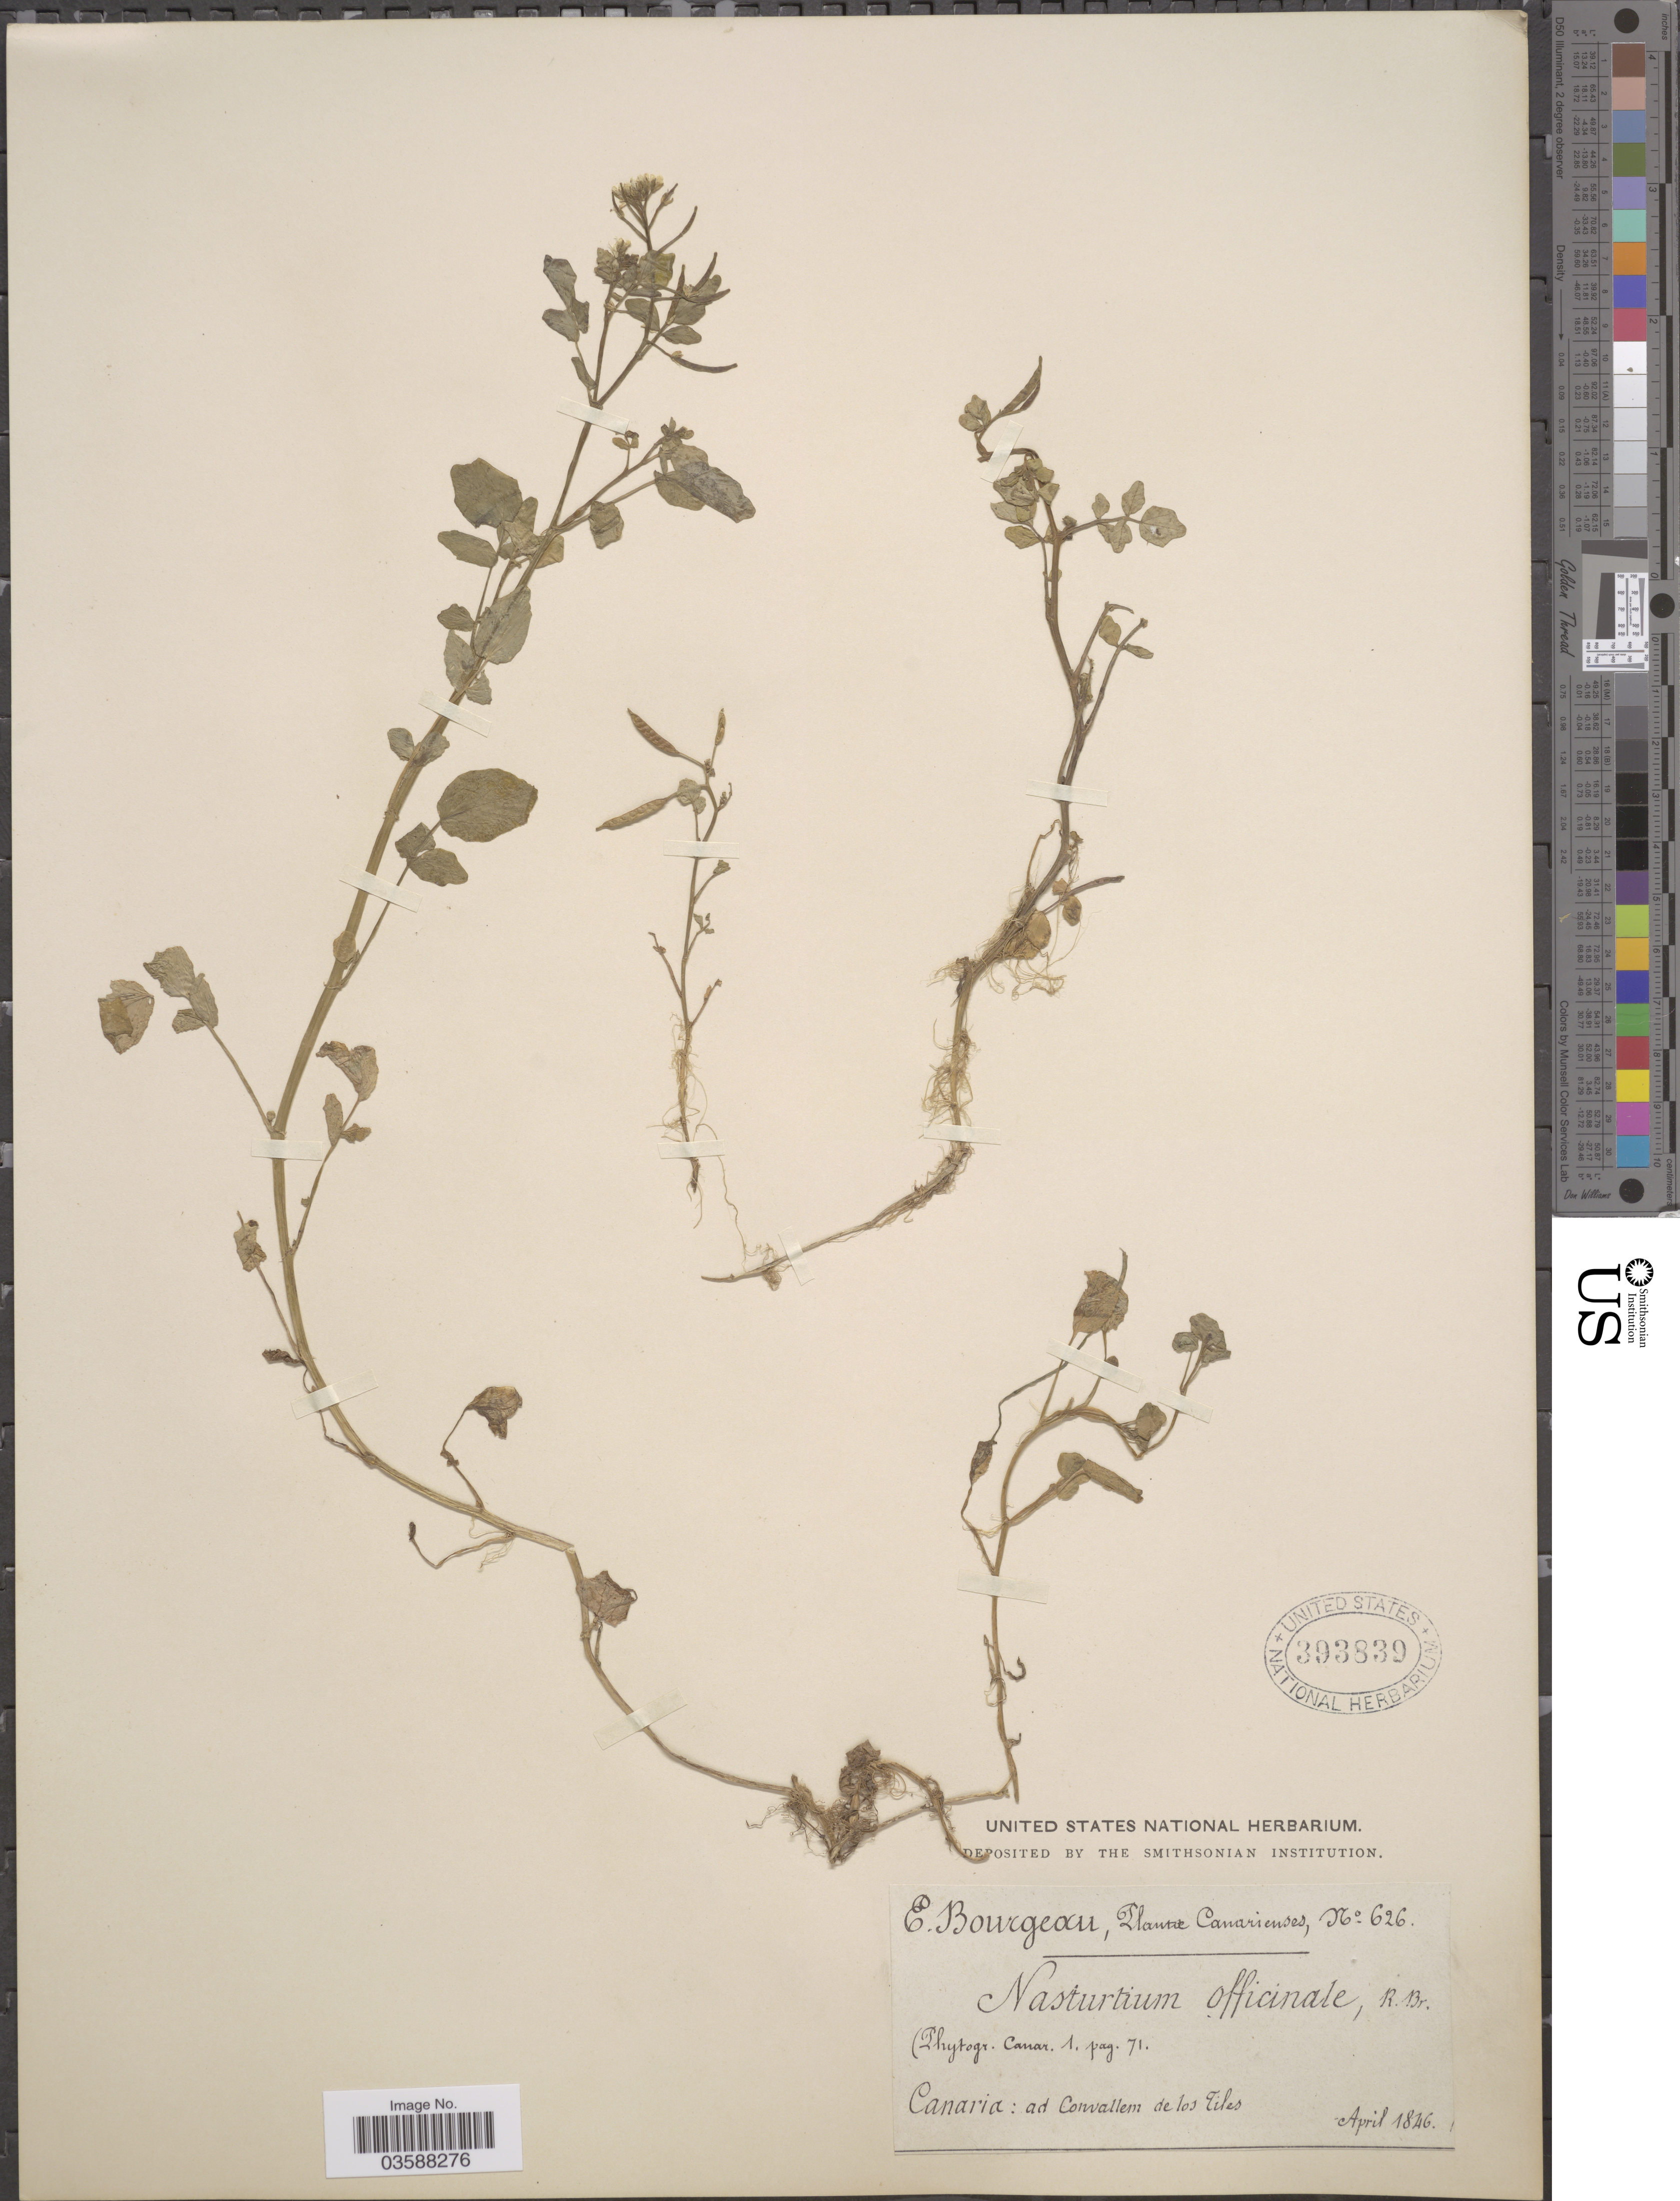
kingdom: Plantae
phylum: Tracheophyta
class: Magnoliopsida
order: Brassicales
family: Brassicaceae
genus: Nasturtium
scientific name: Nasturtium officinale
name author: R. Br.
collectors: E. Bourgeau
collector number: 626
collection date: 1846-04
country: Spain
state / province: Canarias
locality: Canarienses. Canaria: ad Convallem de los Tiles.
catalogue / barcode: US 393839